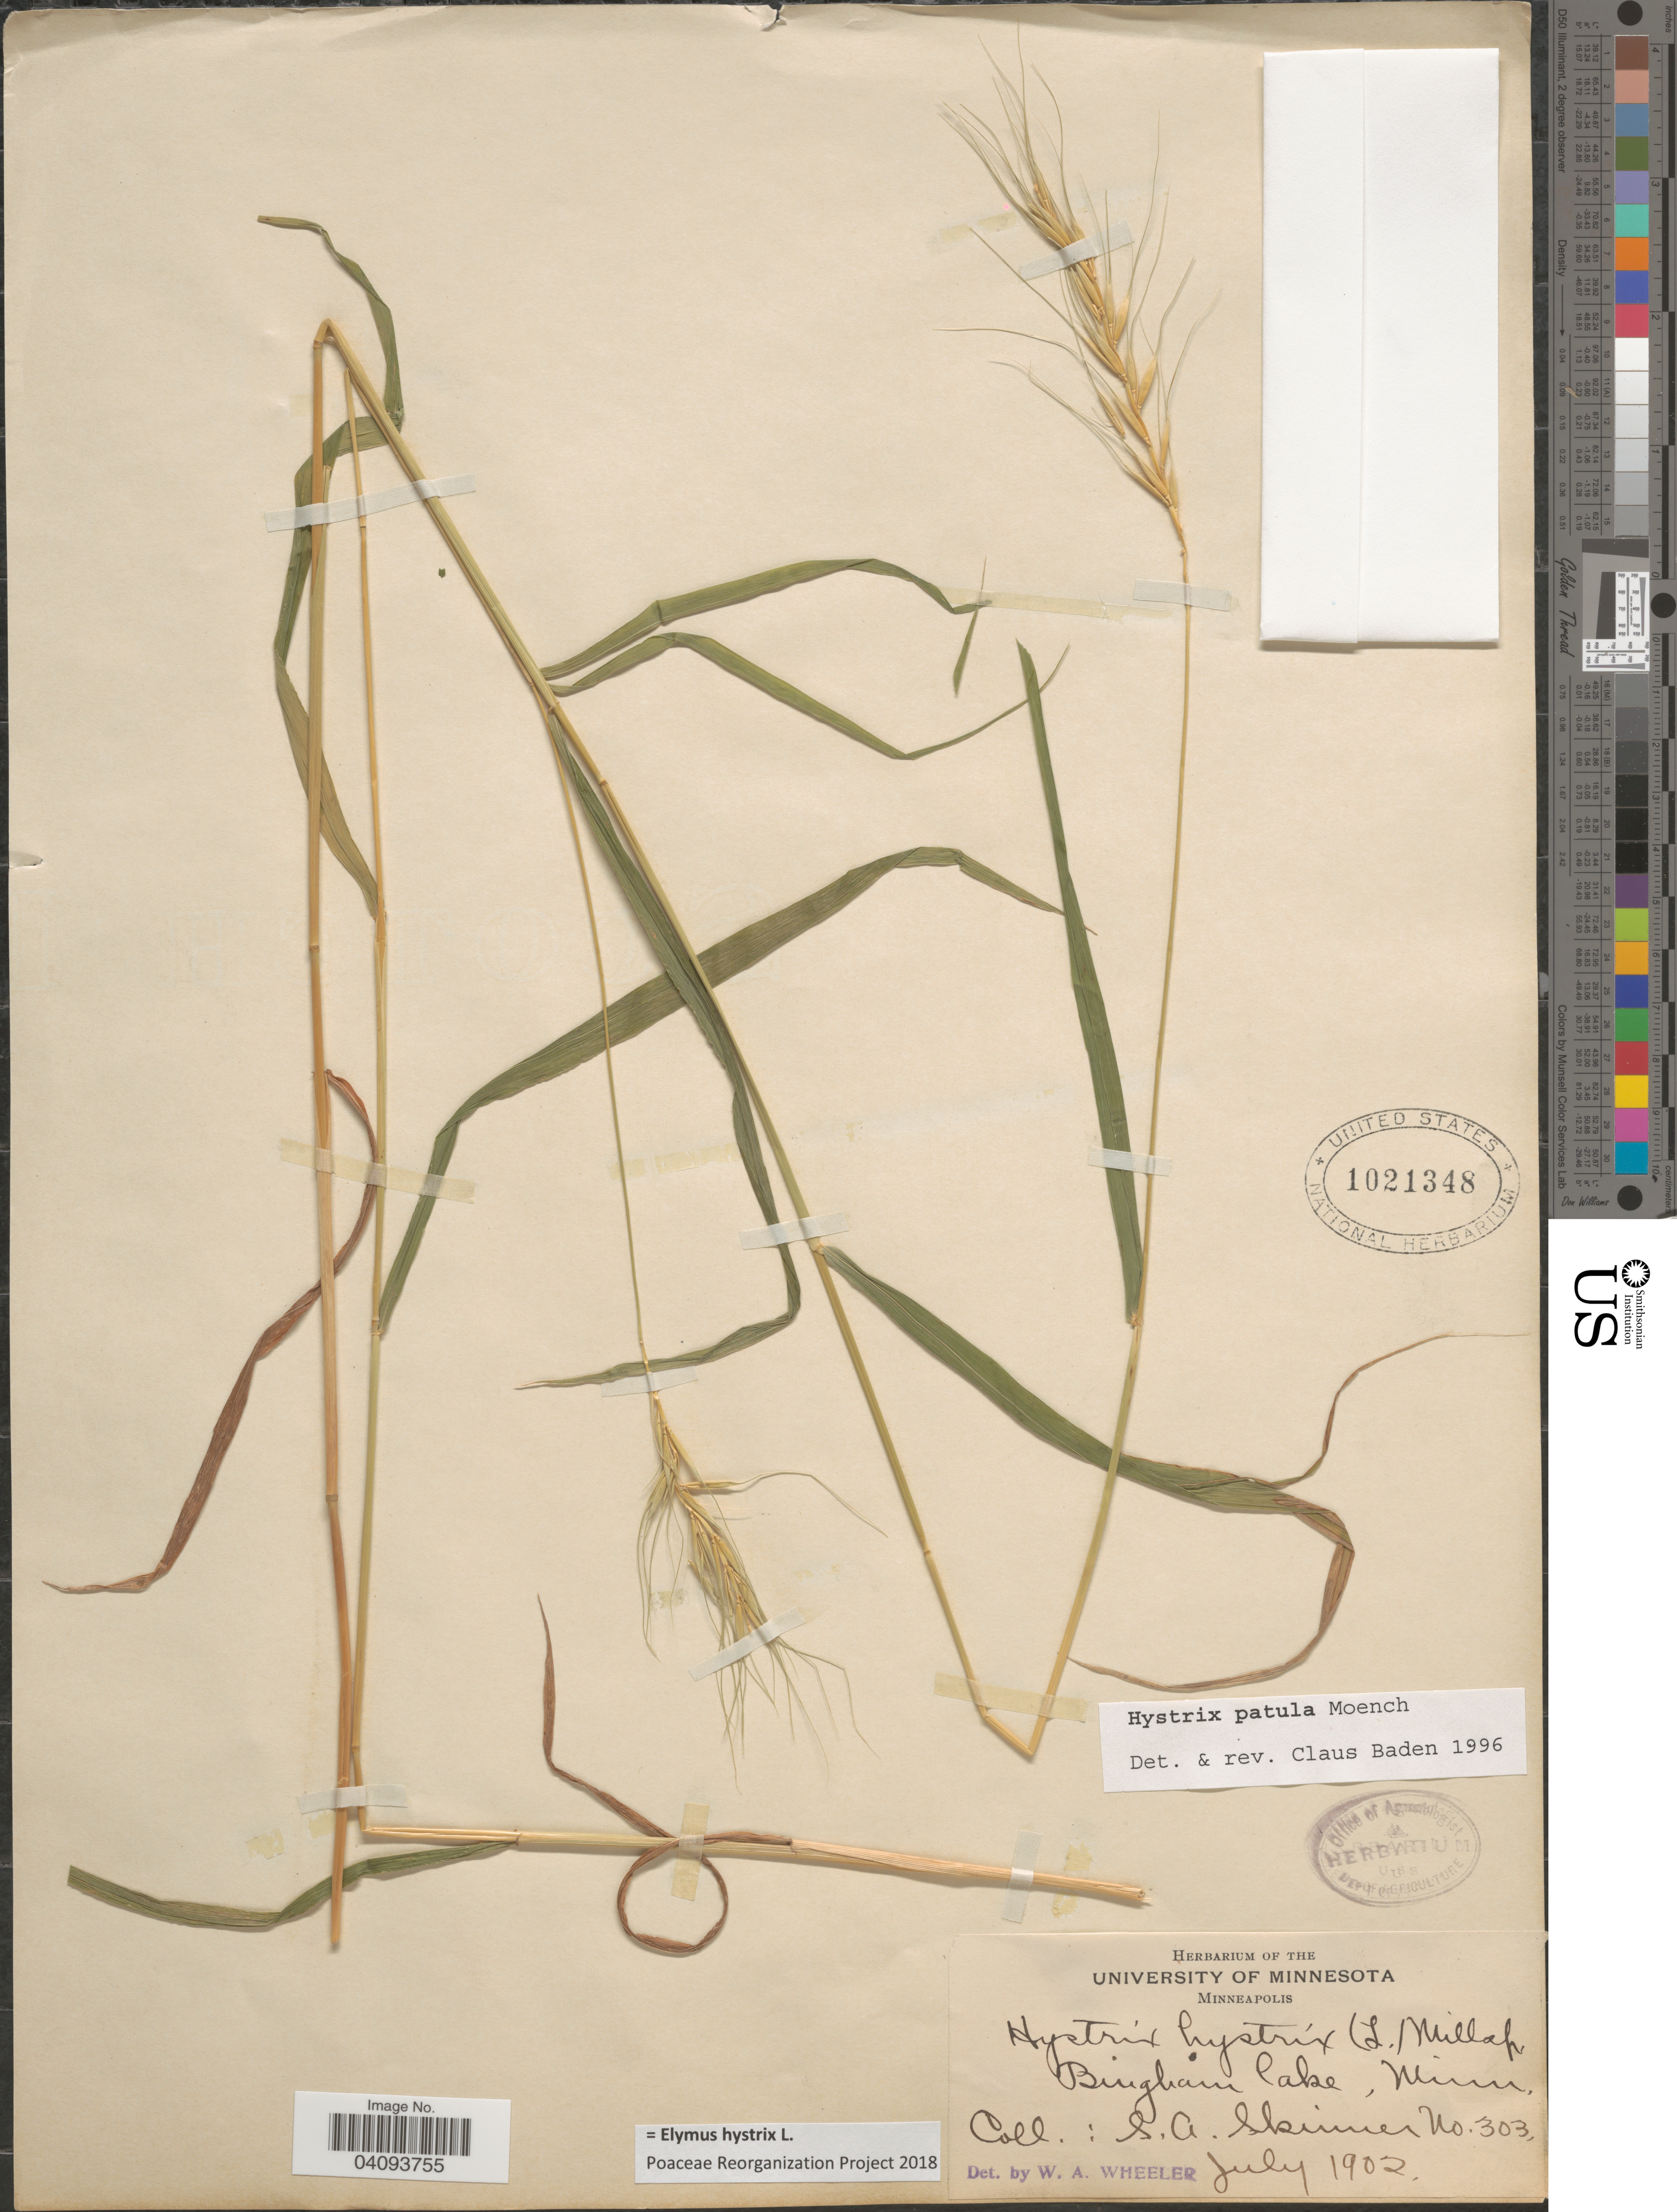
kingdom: Plantae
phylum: Tracheophyta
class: Liliopsida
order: Poales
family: Poaceae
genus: Elymus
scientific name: Elymus hystrix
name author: L.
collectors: S. Skinner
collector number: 303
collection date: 1902-07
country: United States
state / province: Minnesota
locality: Bingham Lake.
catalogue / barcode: US 1021348